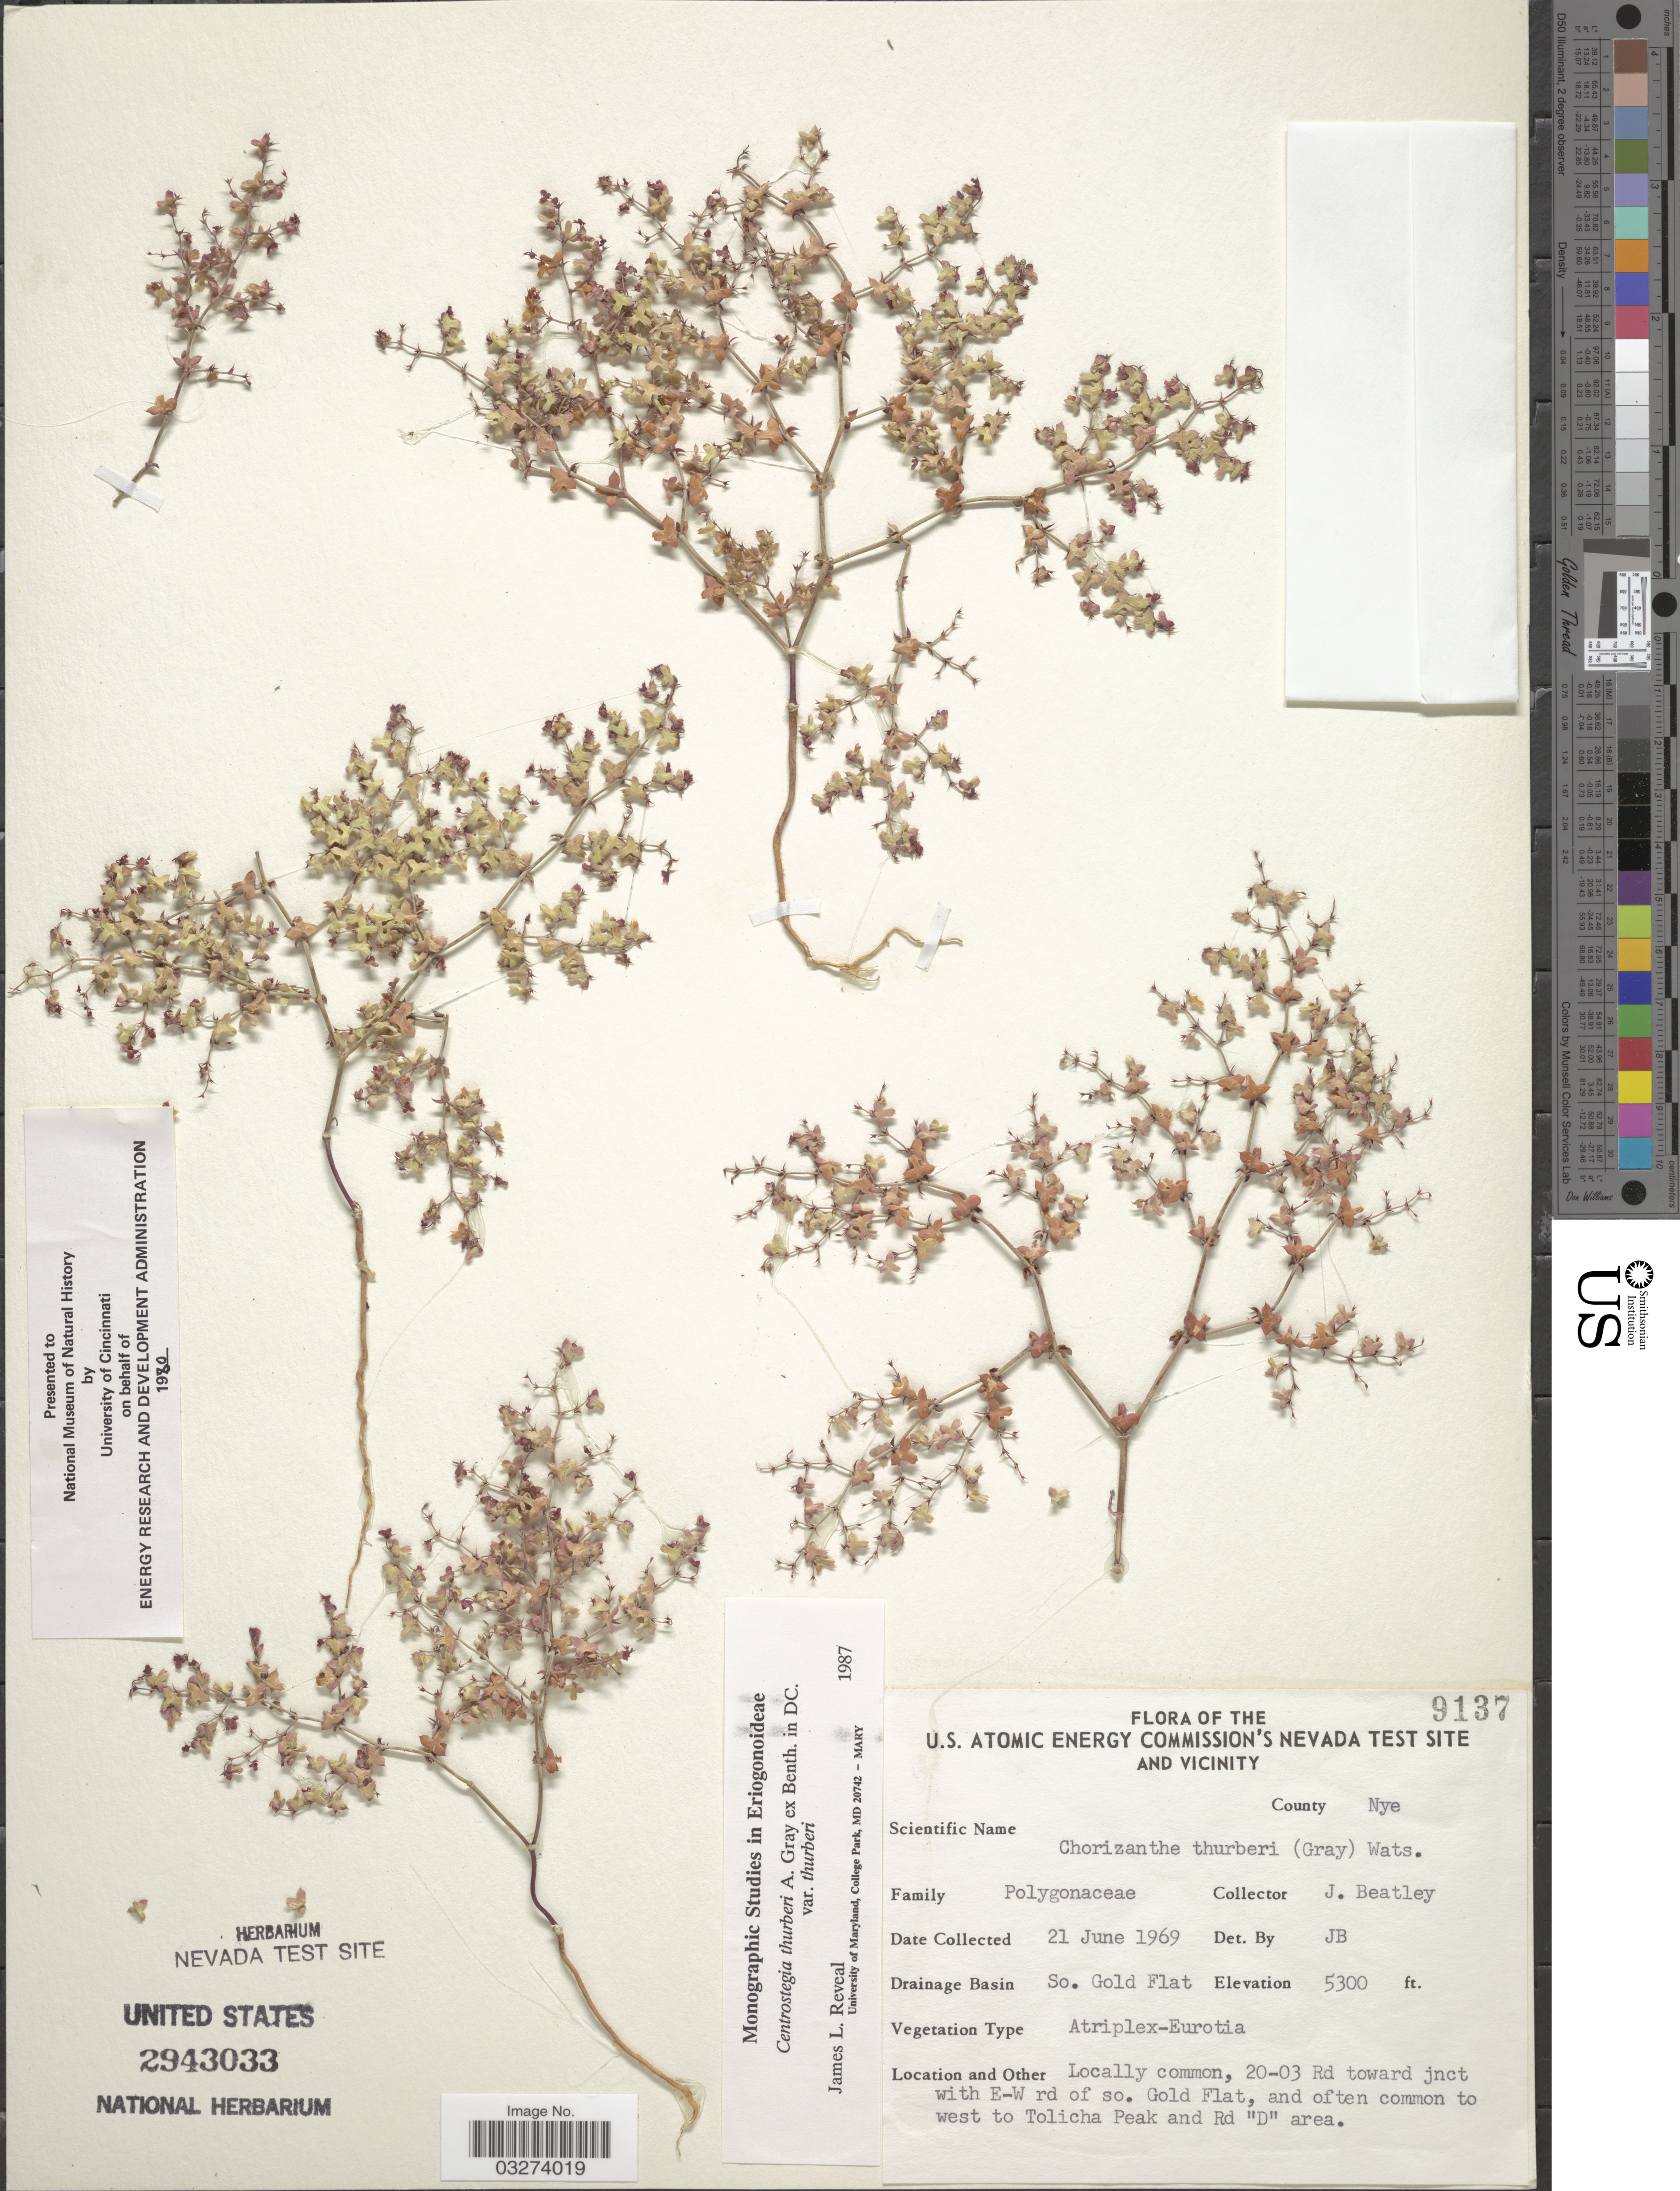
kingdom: Plantae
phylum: Tracheophyta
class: Magnoliopsida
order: Caryophyllales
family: Polygonaceae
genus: Centrostegia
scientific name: Centrostegia thurberi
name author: A. Gray ex Benth.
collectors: J. C. Beatley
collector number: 9137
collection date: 1969-06-21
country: United States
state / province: Nevada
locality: U.S. Atomic Energy Commission's Nevada Test Site and Vicinity. County Nye. Drainage Basin So. Gold Flat. 20-03 Rd toward jnct with E-W rd of so. Gold Flat, and often common on west to Tolicha Peak and Rd "D" area.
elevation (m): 1615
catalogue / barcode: US 2943033